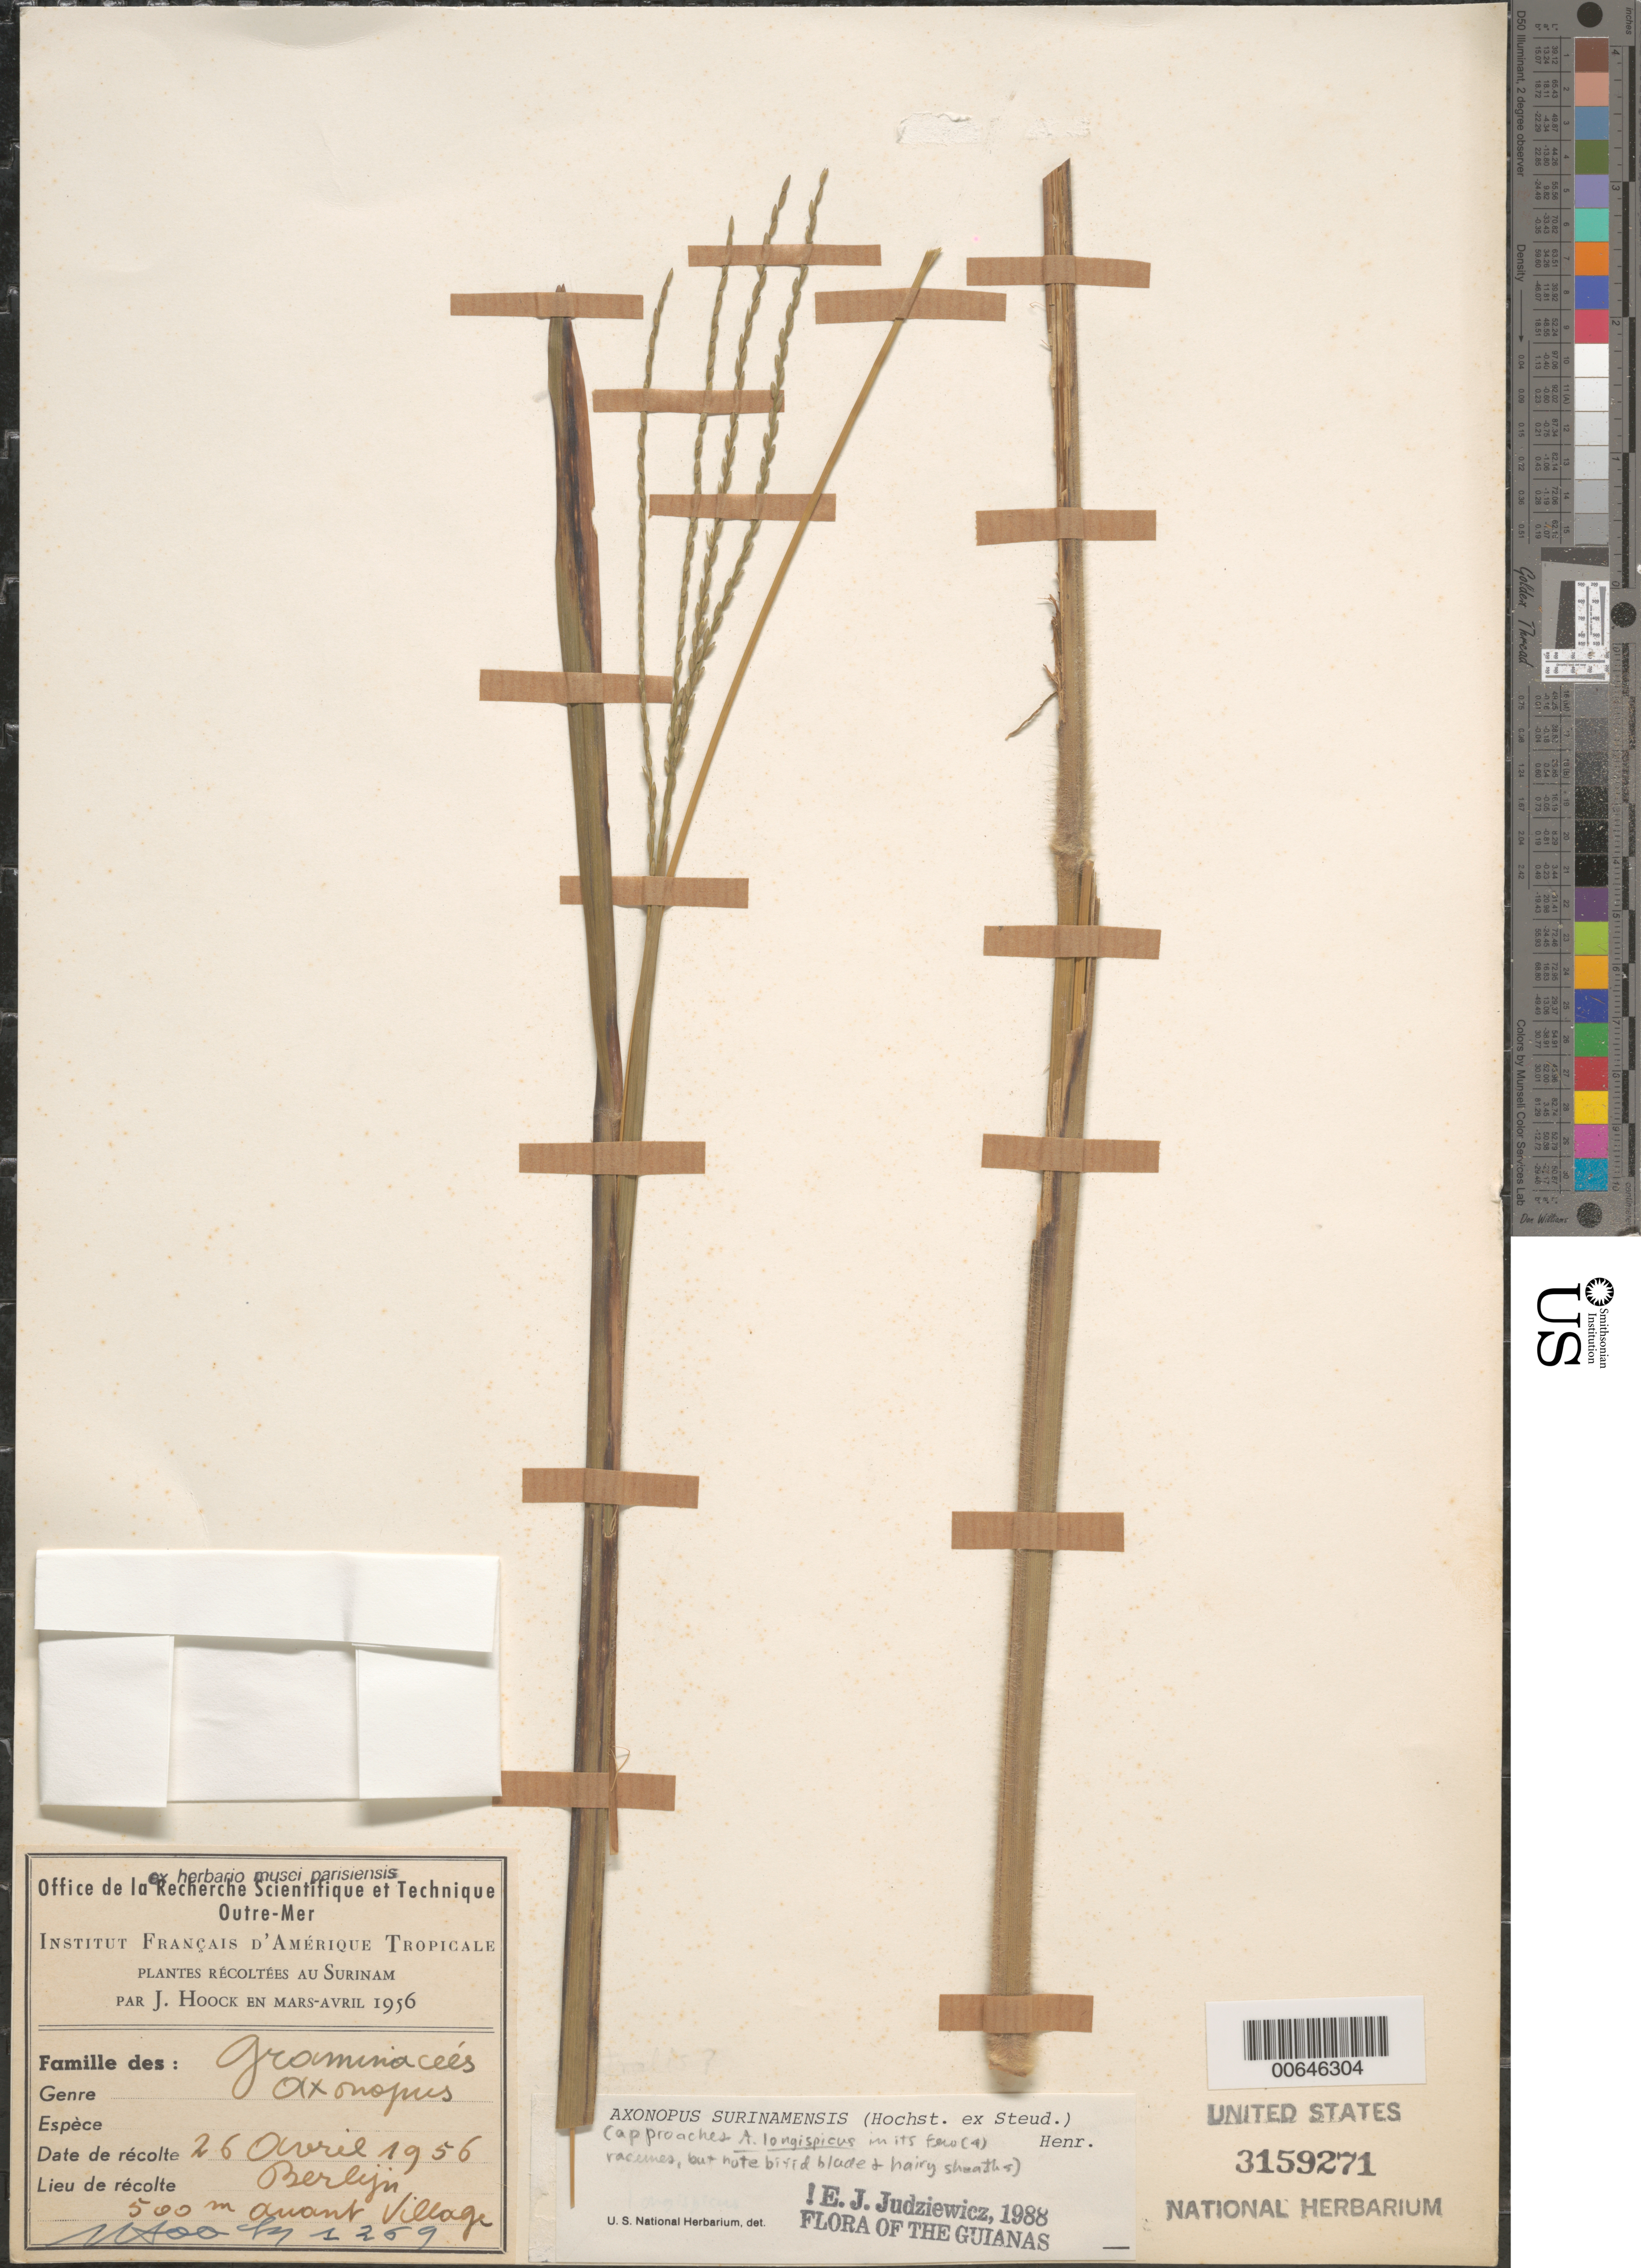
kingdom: Plantae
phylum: Tracheophyta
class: Liliopsida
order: Poales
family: Poaceae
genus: Axonopus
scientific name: Axonopus surinamensis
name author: (Hochst. ex Steud.) Henr.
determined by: Judziewicz, E. J.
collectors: J. Hoock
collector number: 1269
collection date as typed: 26-Apr-56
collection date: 1956-04-26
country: Suriname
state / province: Para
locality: Berlijn, 500 m avant Village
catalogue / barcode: US 3159271